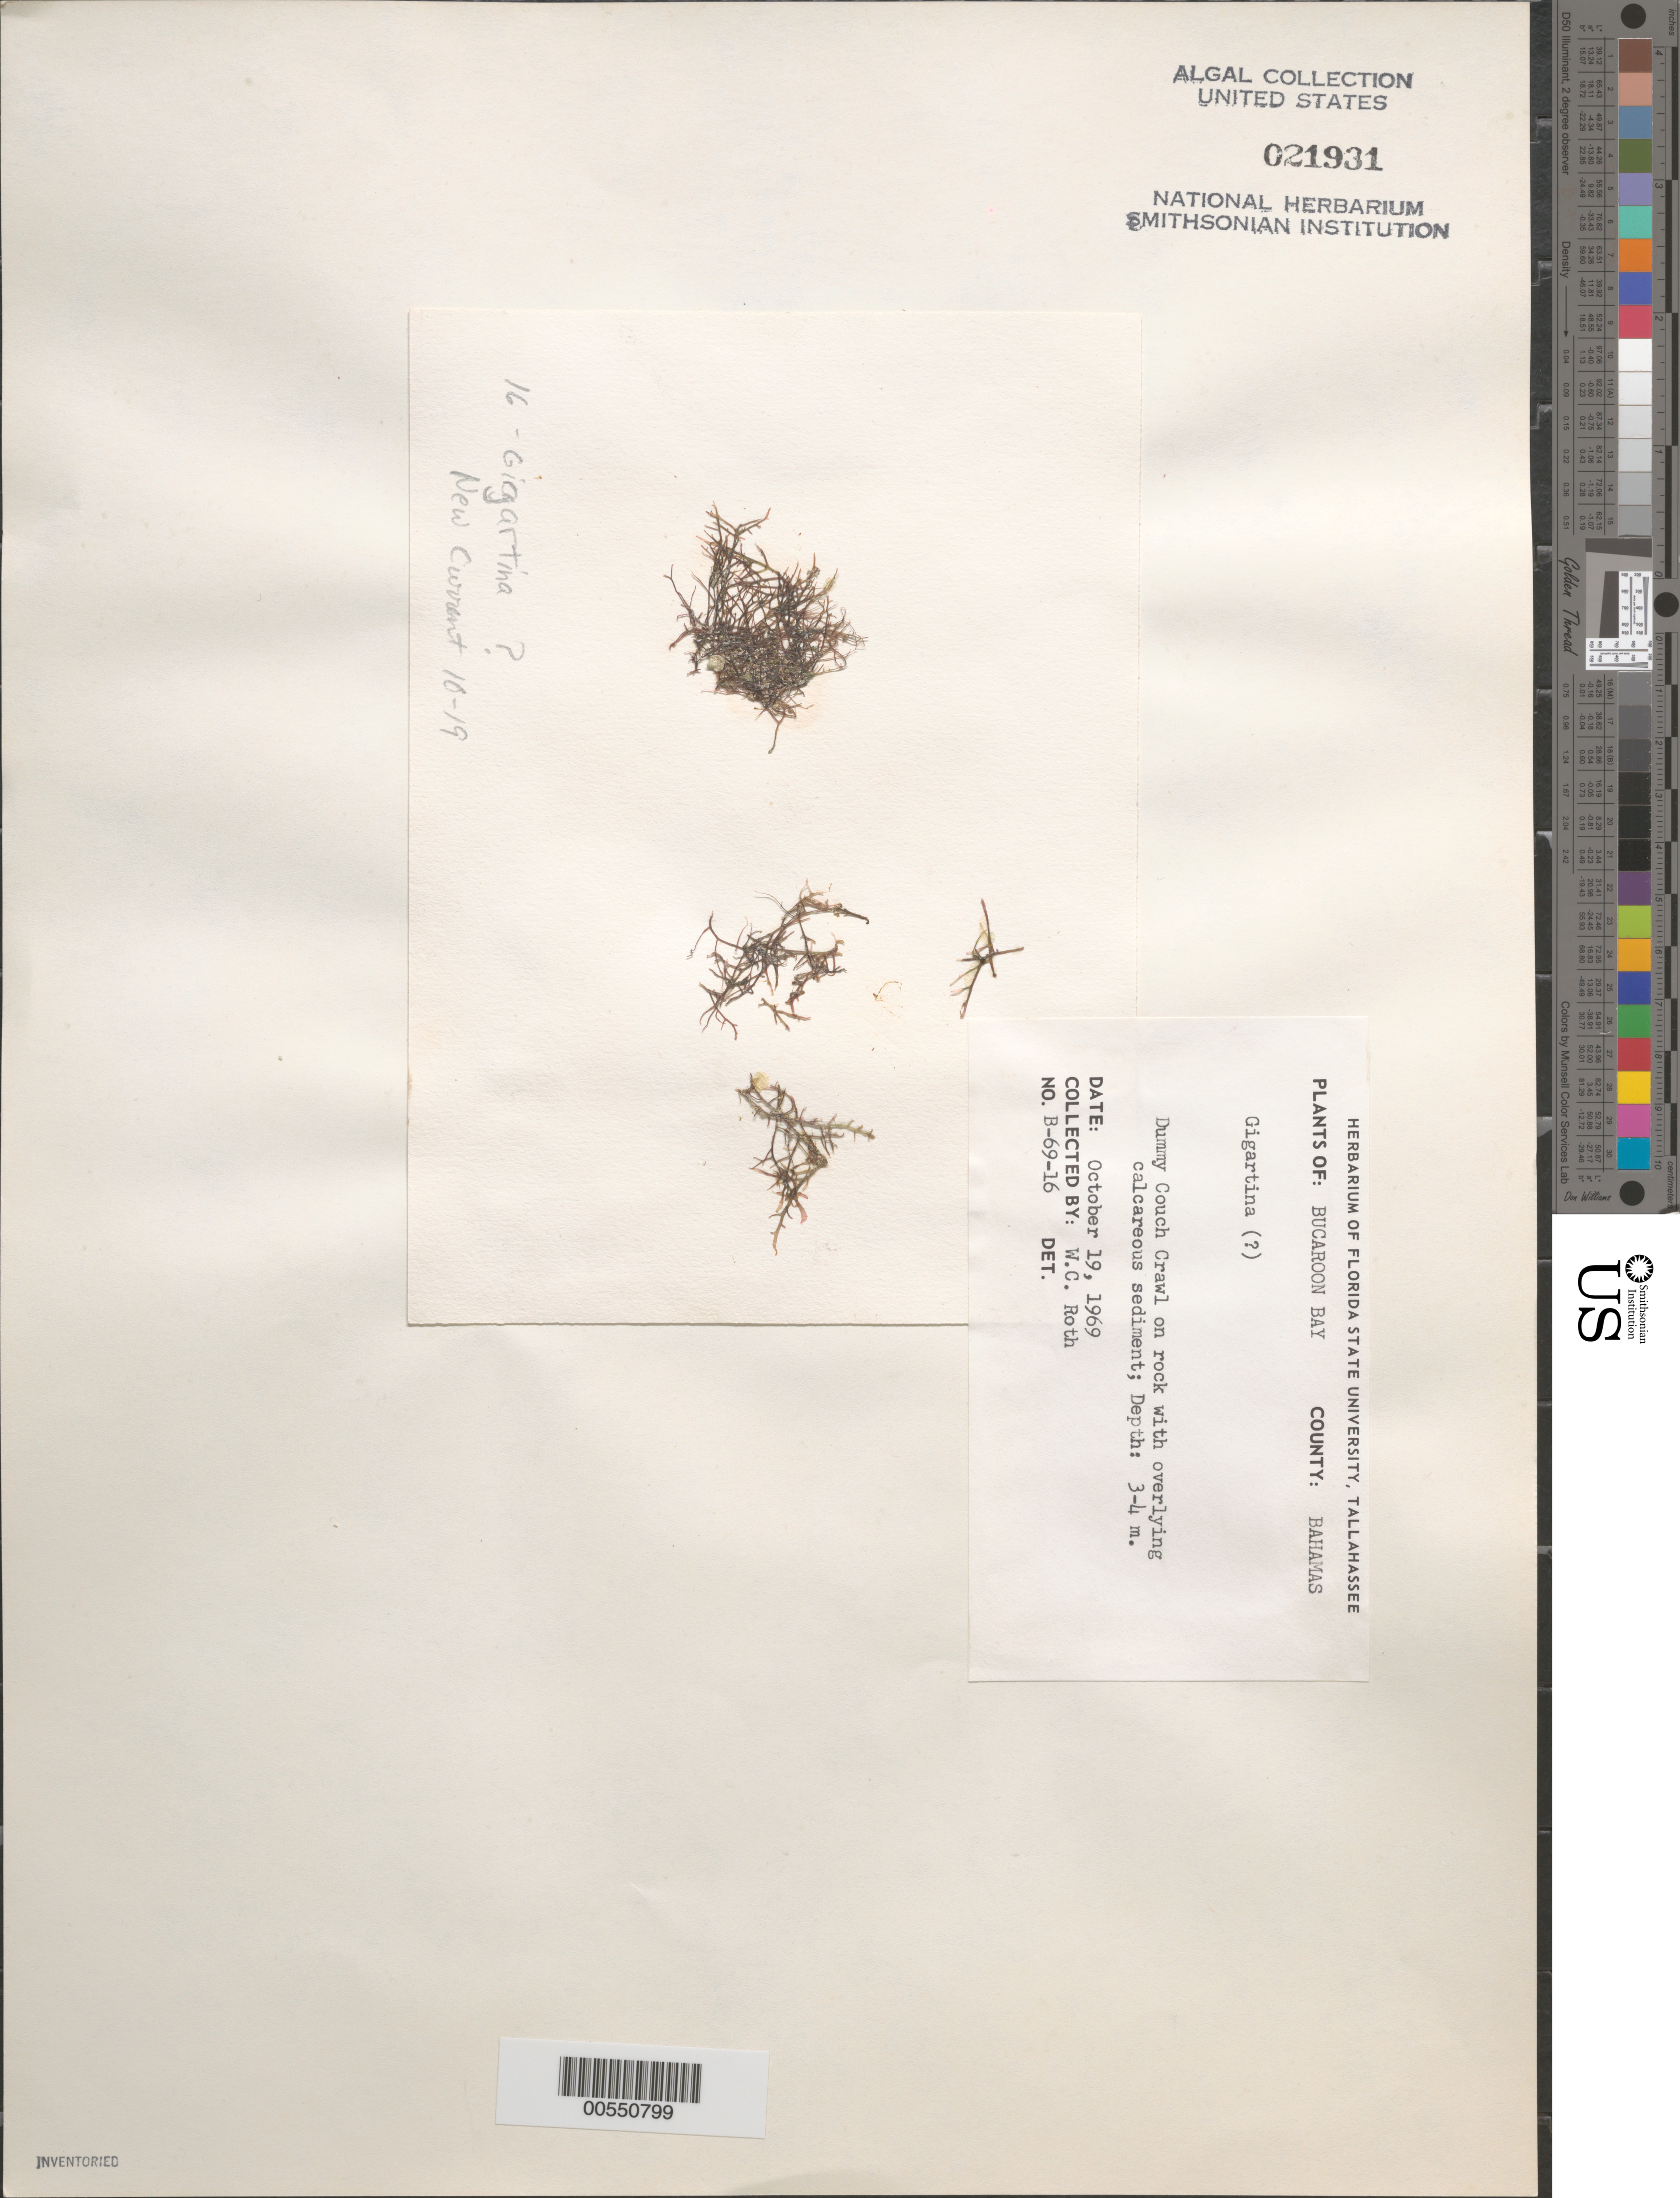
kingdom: Plantae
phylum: Rhodophyta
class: Florideophyceae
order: Gigartinales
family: Gigartinaceae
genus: Gigartina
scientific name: Gigartina sp.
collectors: W. C. Roth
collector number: B-69-16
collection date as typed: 19 Oct 1969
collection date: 1969-10-19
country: Bahamas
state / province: Abaco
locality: Dummy couch crawl, buckaroon bay, great abaco island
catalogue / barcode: US 21931